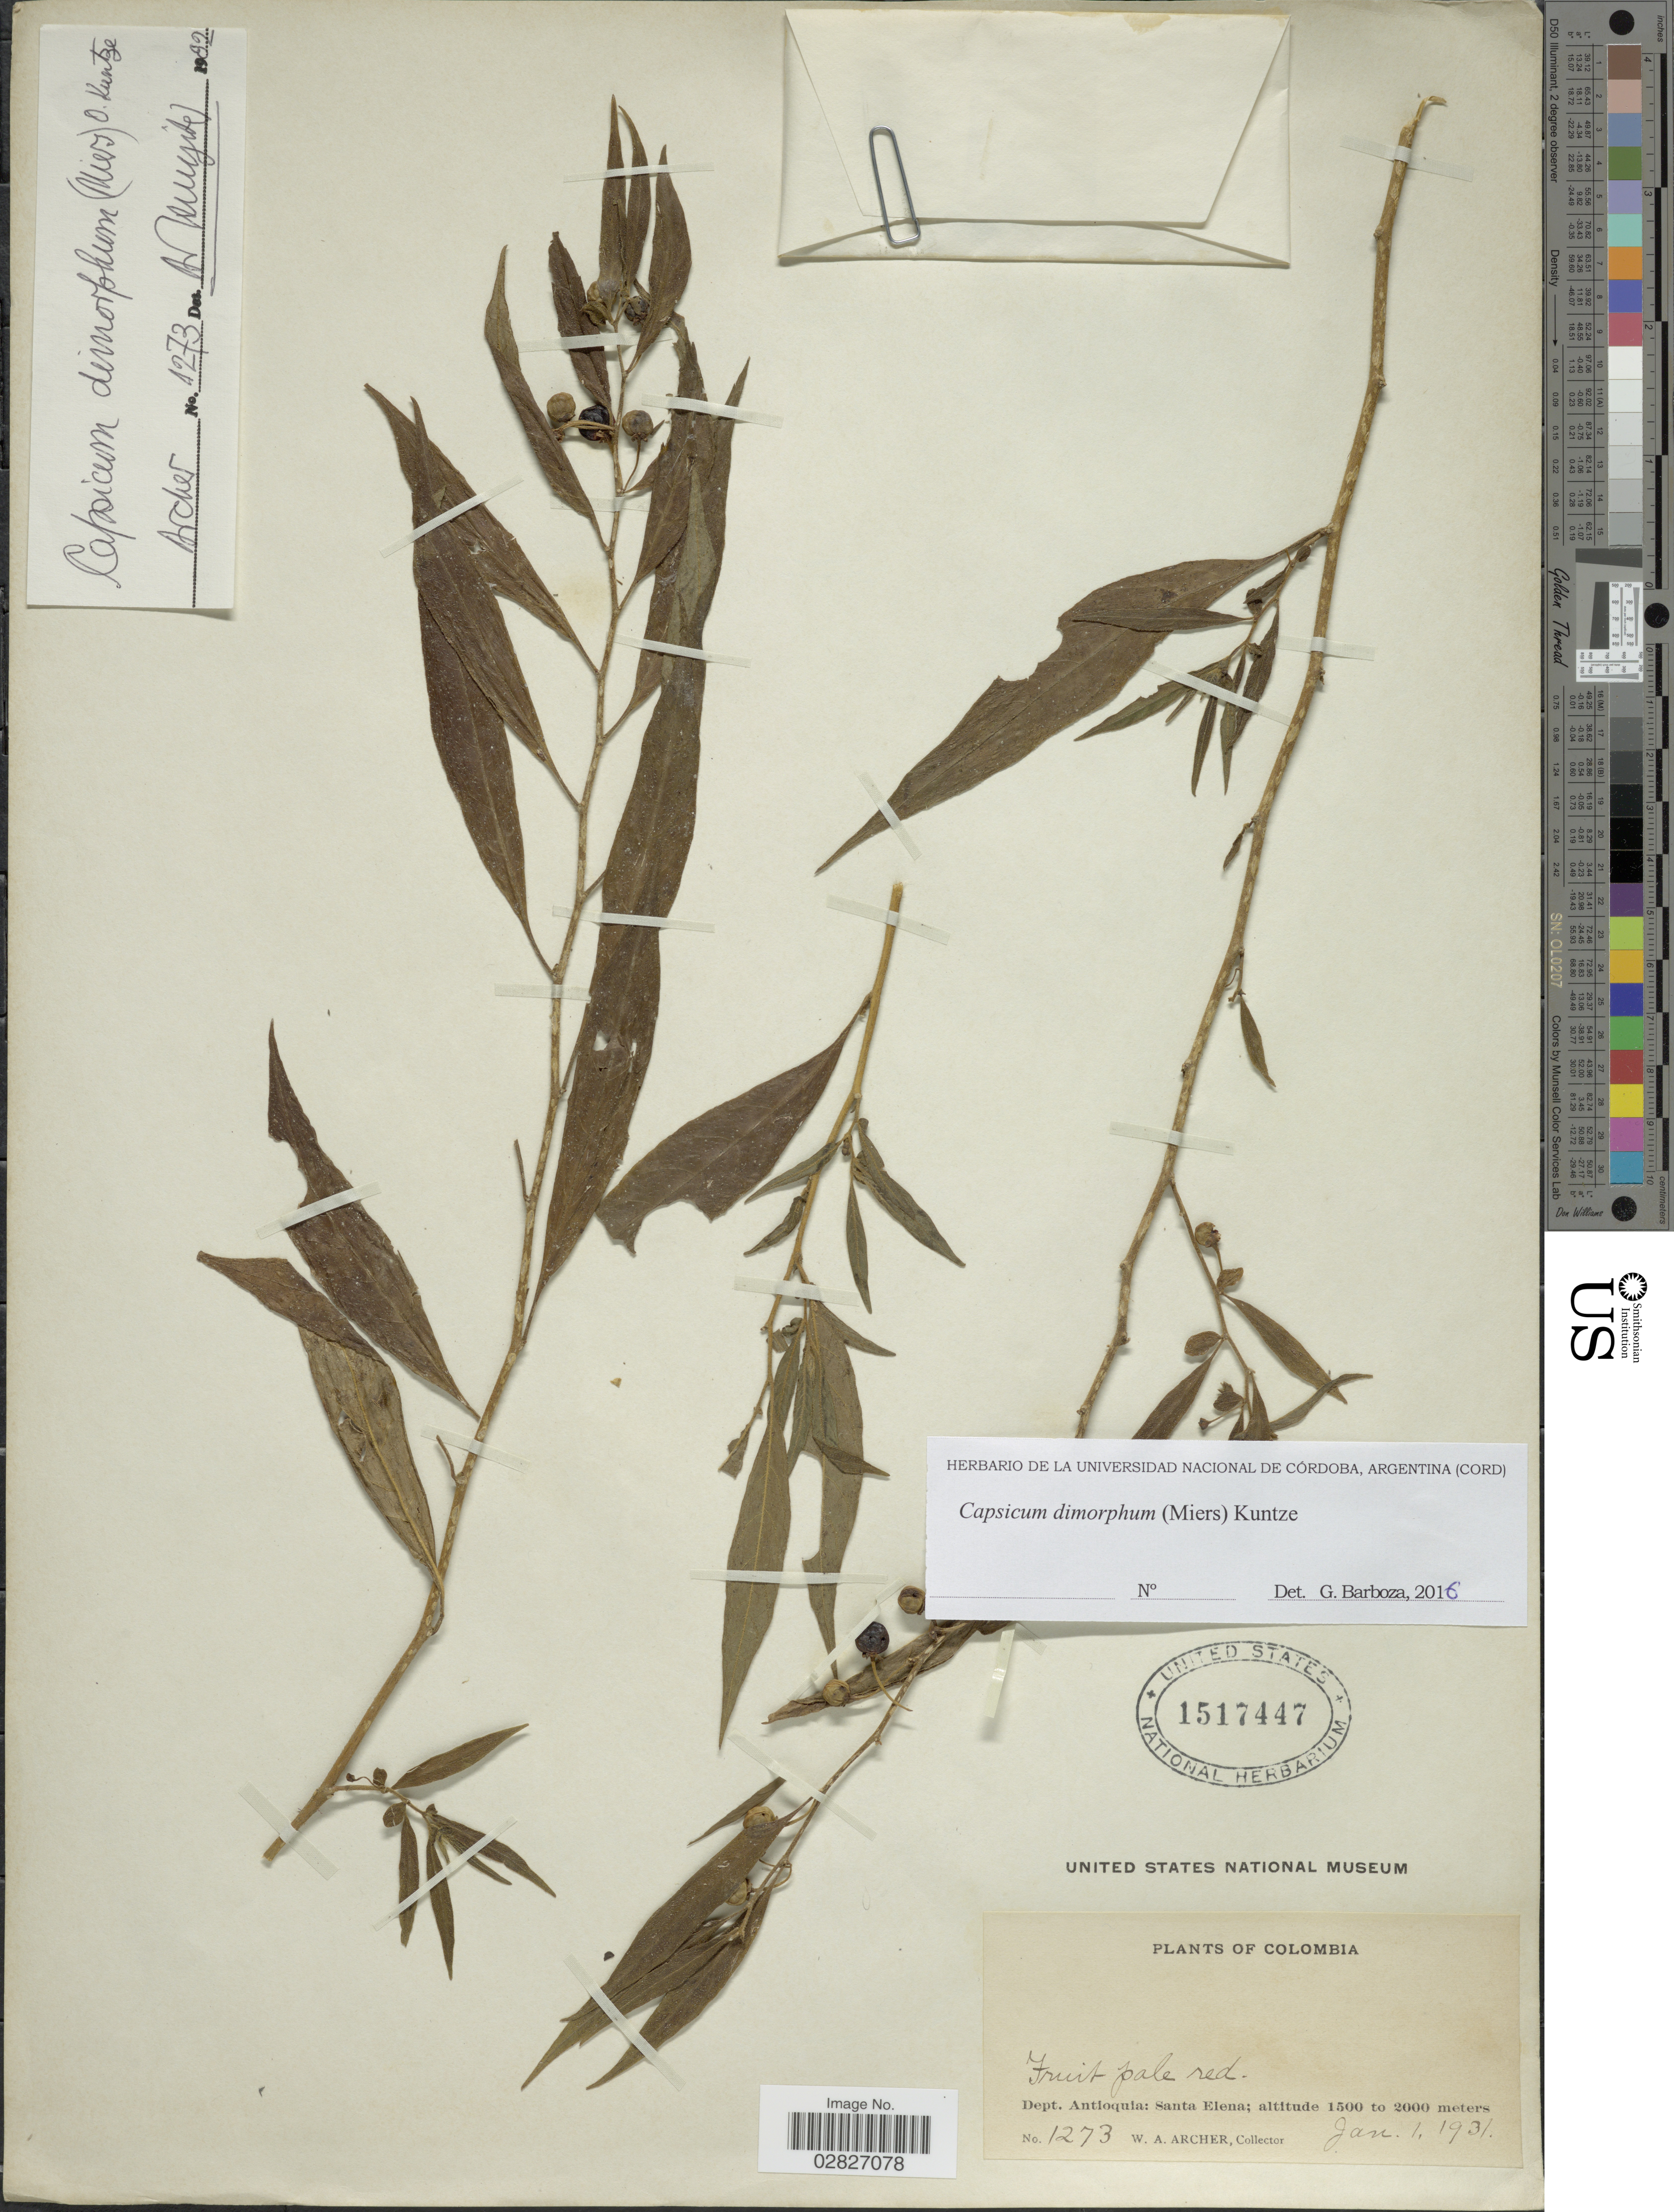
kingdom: Plantae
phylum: Tracheophyta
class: Magnoliopsida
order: Solanales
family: Solanaceae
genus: Capsicum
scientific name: Capsicum dimorphum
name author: (Miers) Kuntze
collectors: W. A. Archer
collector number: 1273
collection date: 1931-01-01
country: Colombia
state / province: Antioquia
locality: Dept. Antioquia, Santa Elena.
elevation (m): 1500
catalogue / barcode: US 1517447